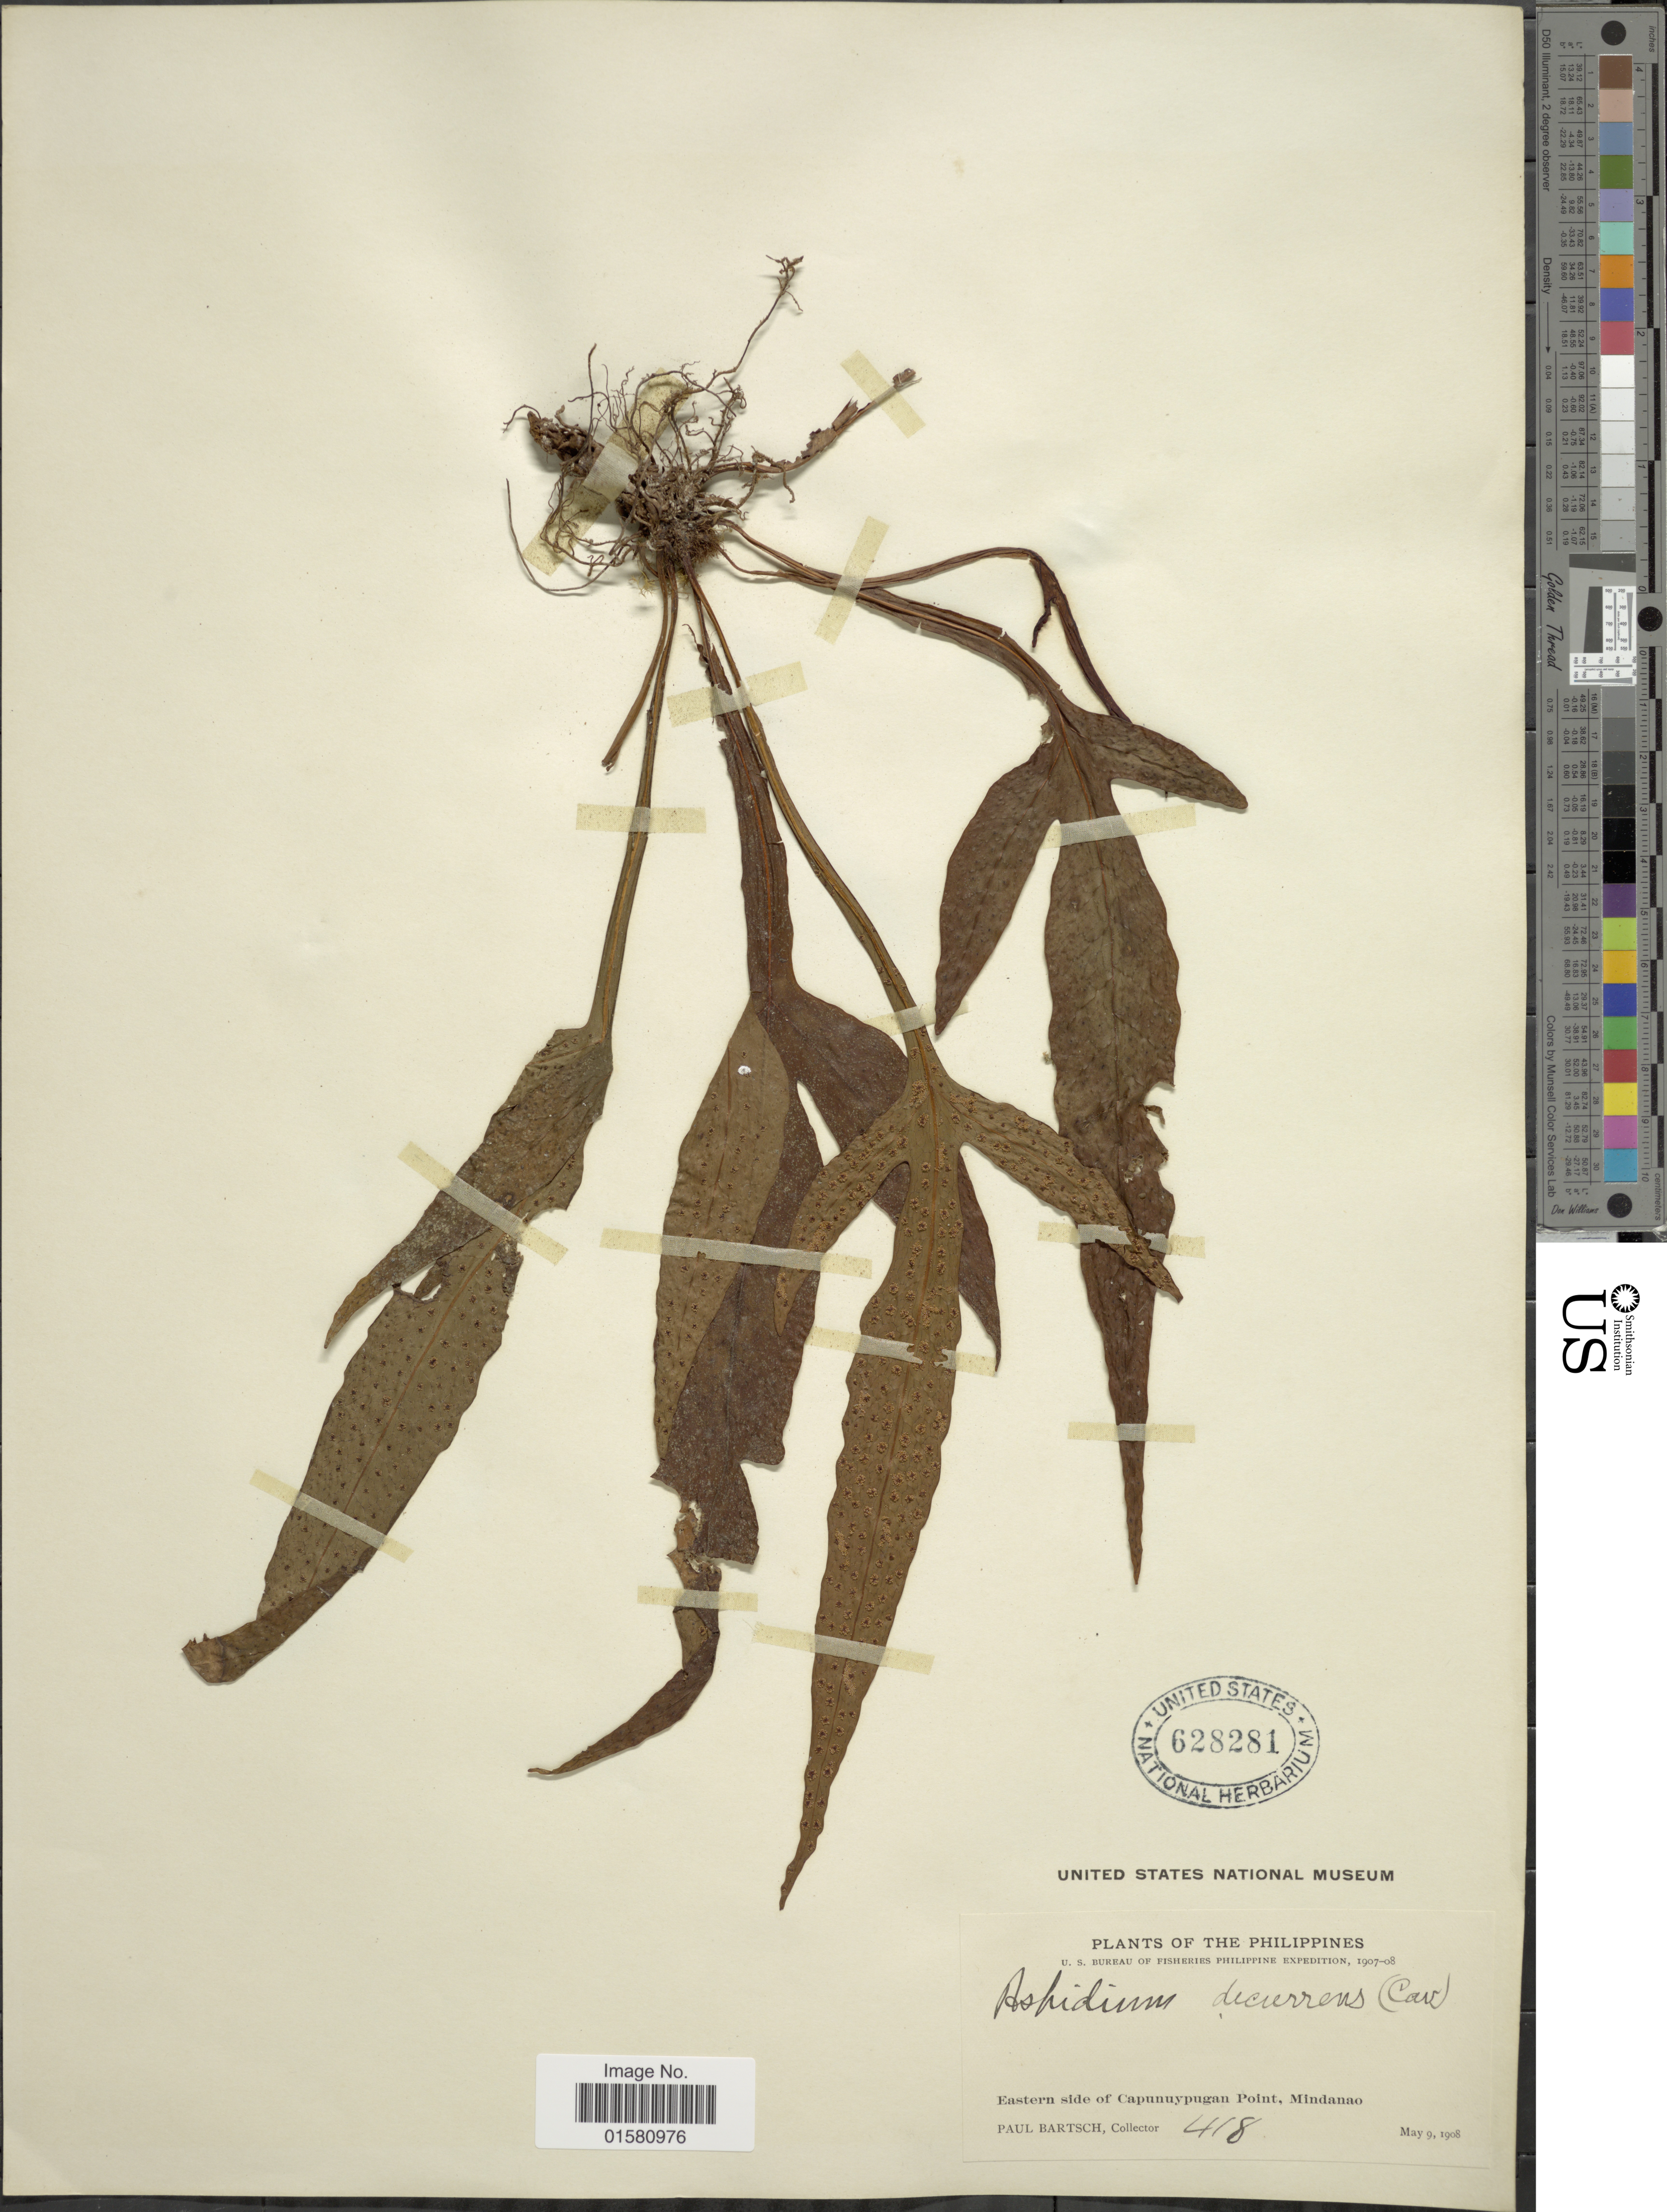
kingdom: Plantae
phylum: Tracheophyta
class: Polypodiopsida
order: Polypodiales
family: Tectariaceae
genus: Tectaria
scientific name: Tectaria decurrens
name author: (Presel.) Copel. in Elmer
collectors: P. Bartsch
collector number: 418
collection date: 1908-05-09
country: Philippines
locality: Eastern side of Capunuypugan Point, Mindanao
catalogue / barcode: US 628281